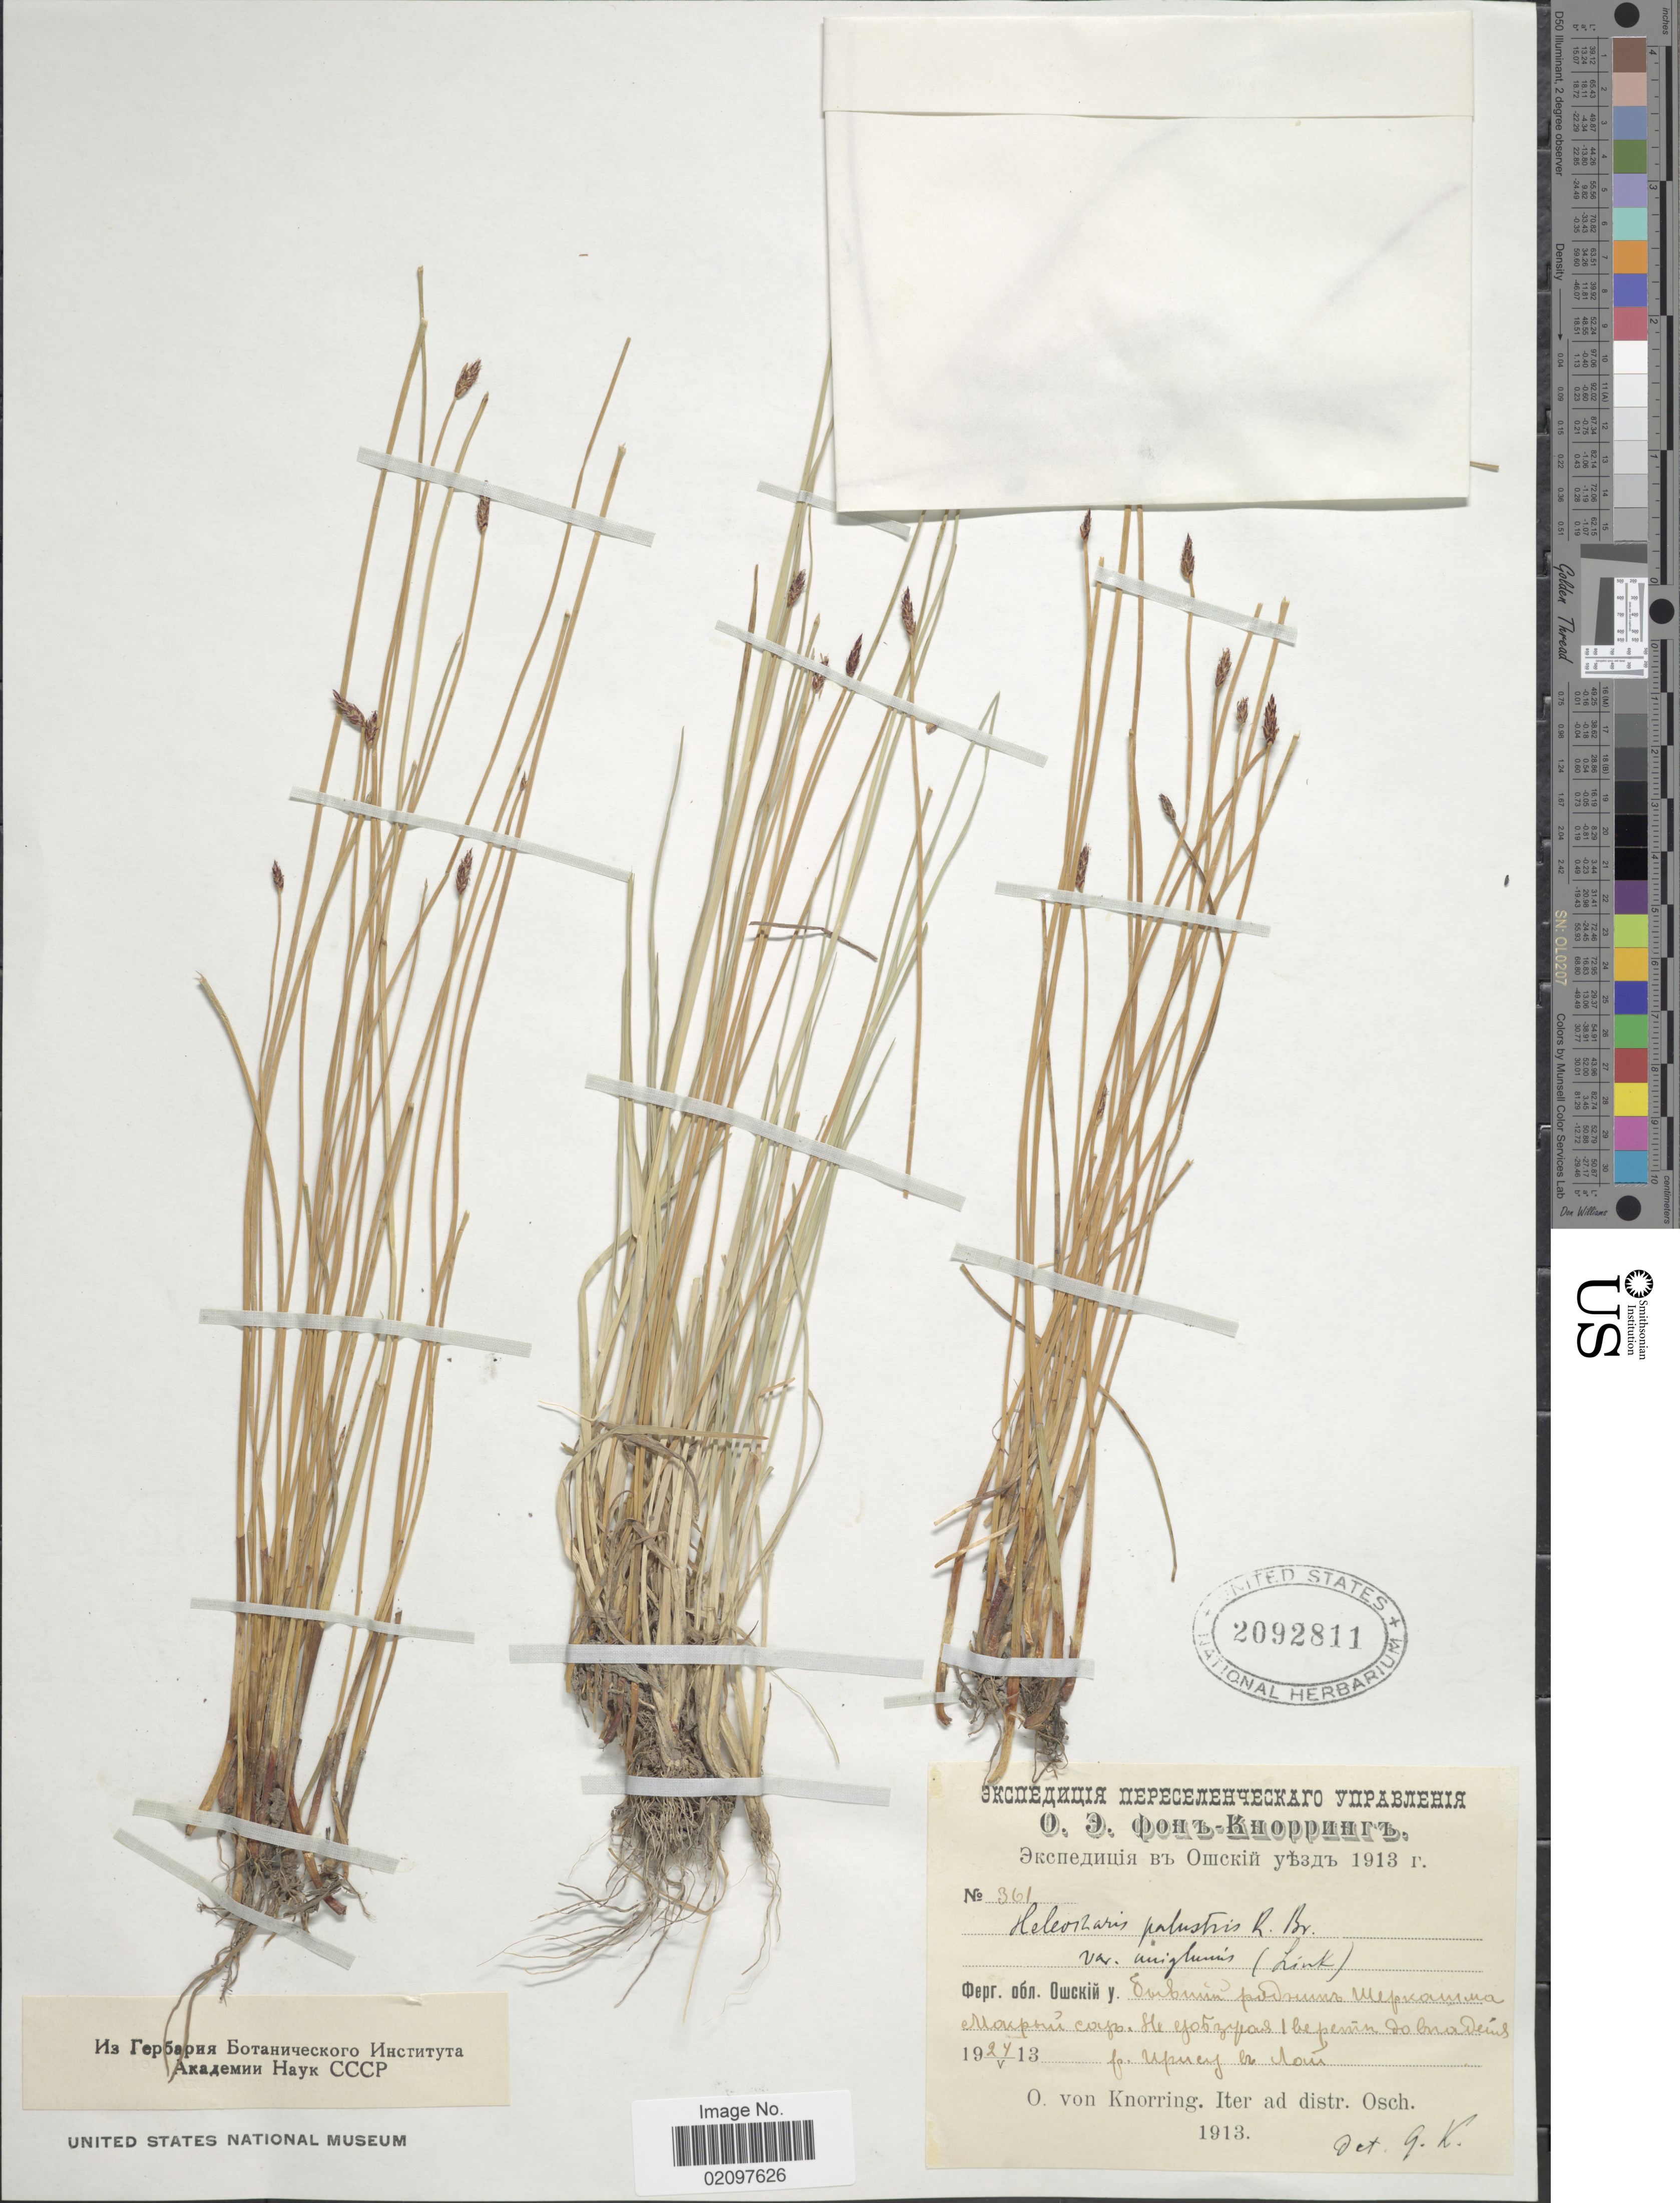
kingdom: Plantae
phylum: Tracheophyta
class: Liliopsida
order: Poales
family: Cyperaceae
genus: Eleocharis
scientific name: Eleocharis palustris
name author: (L.) Roem. & Schult.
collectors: O. Knorring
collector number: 361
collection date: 1913-05-24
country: Kyrgyzstan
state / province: Osh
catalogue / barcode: US 2092811